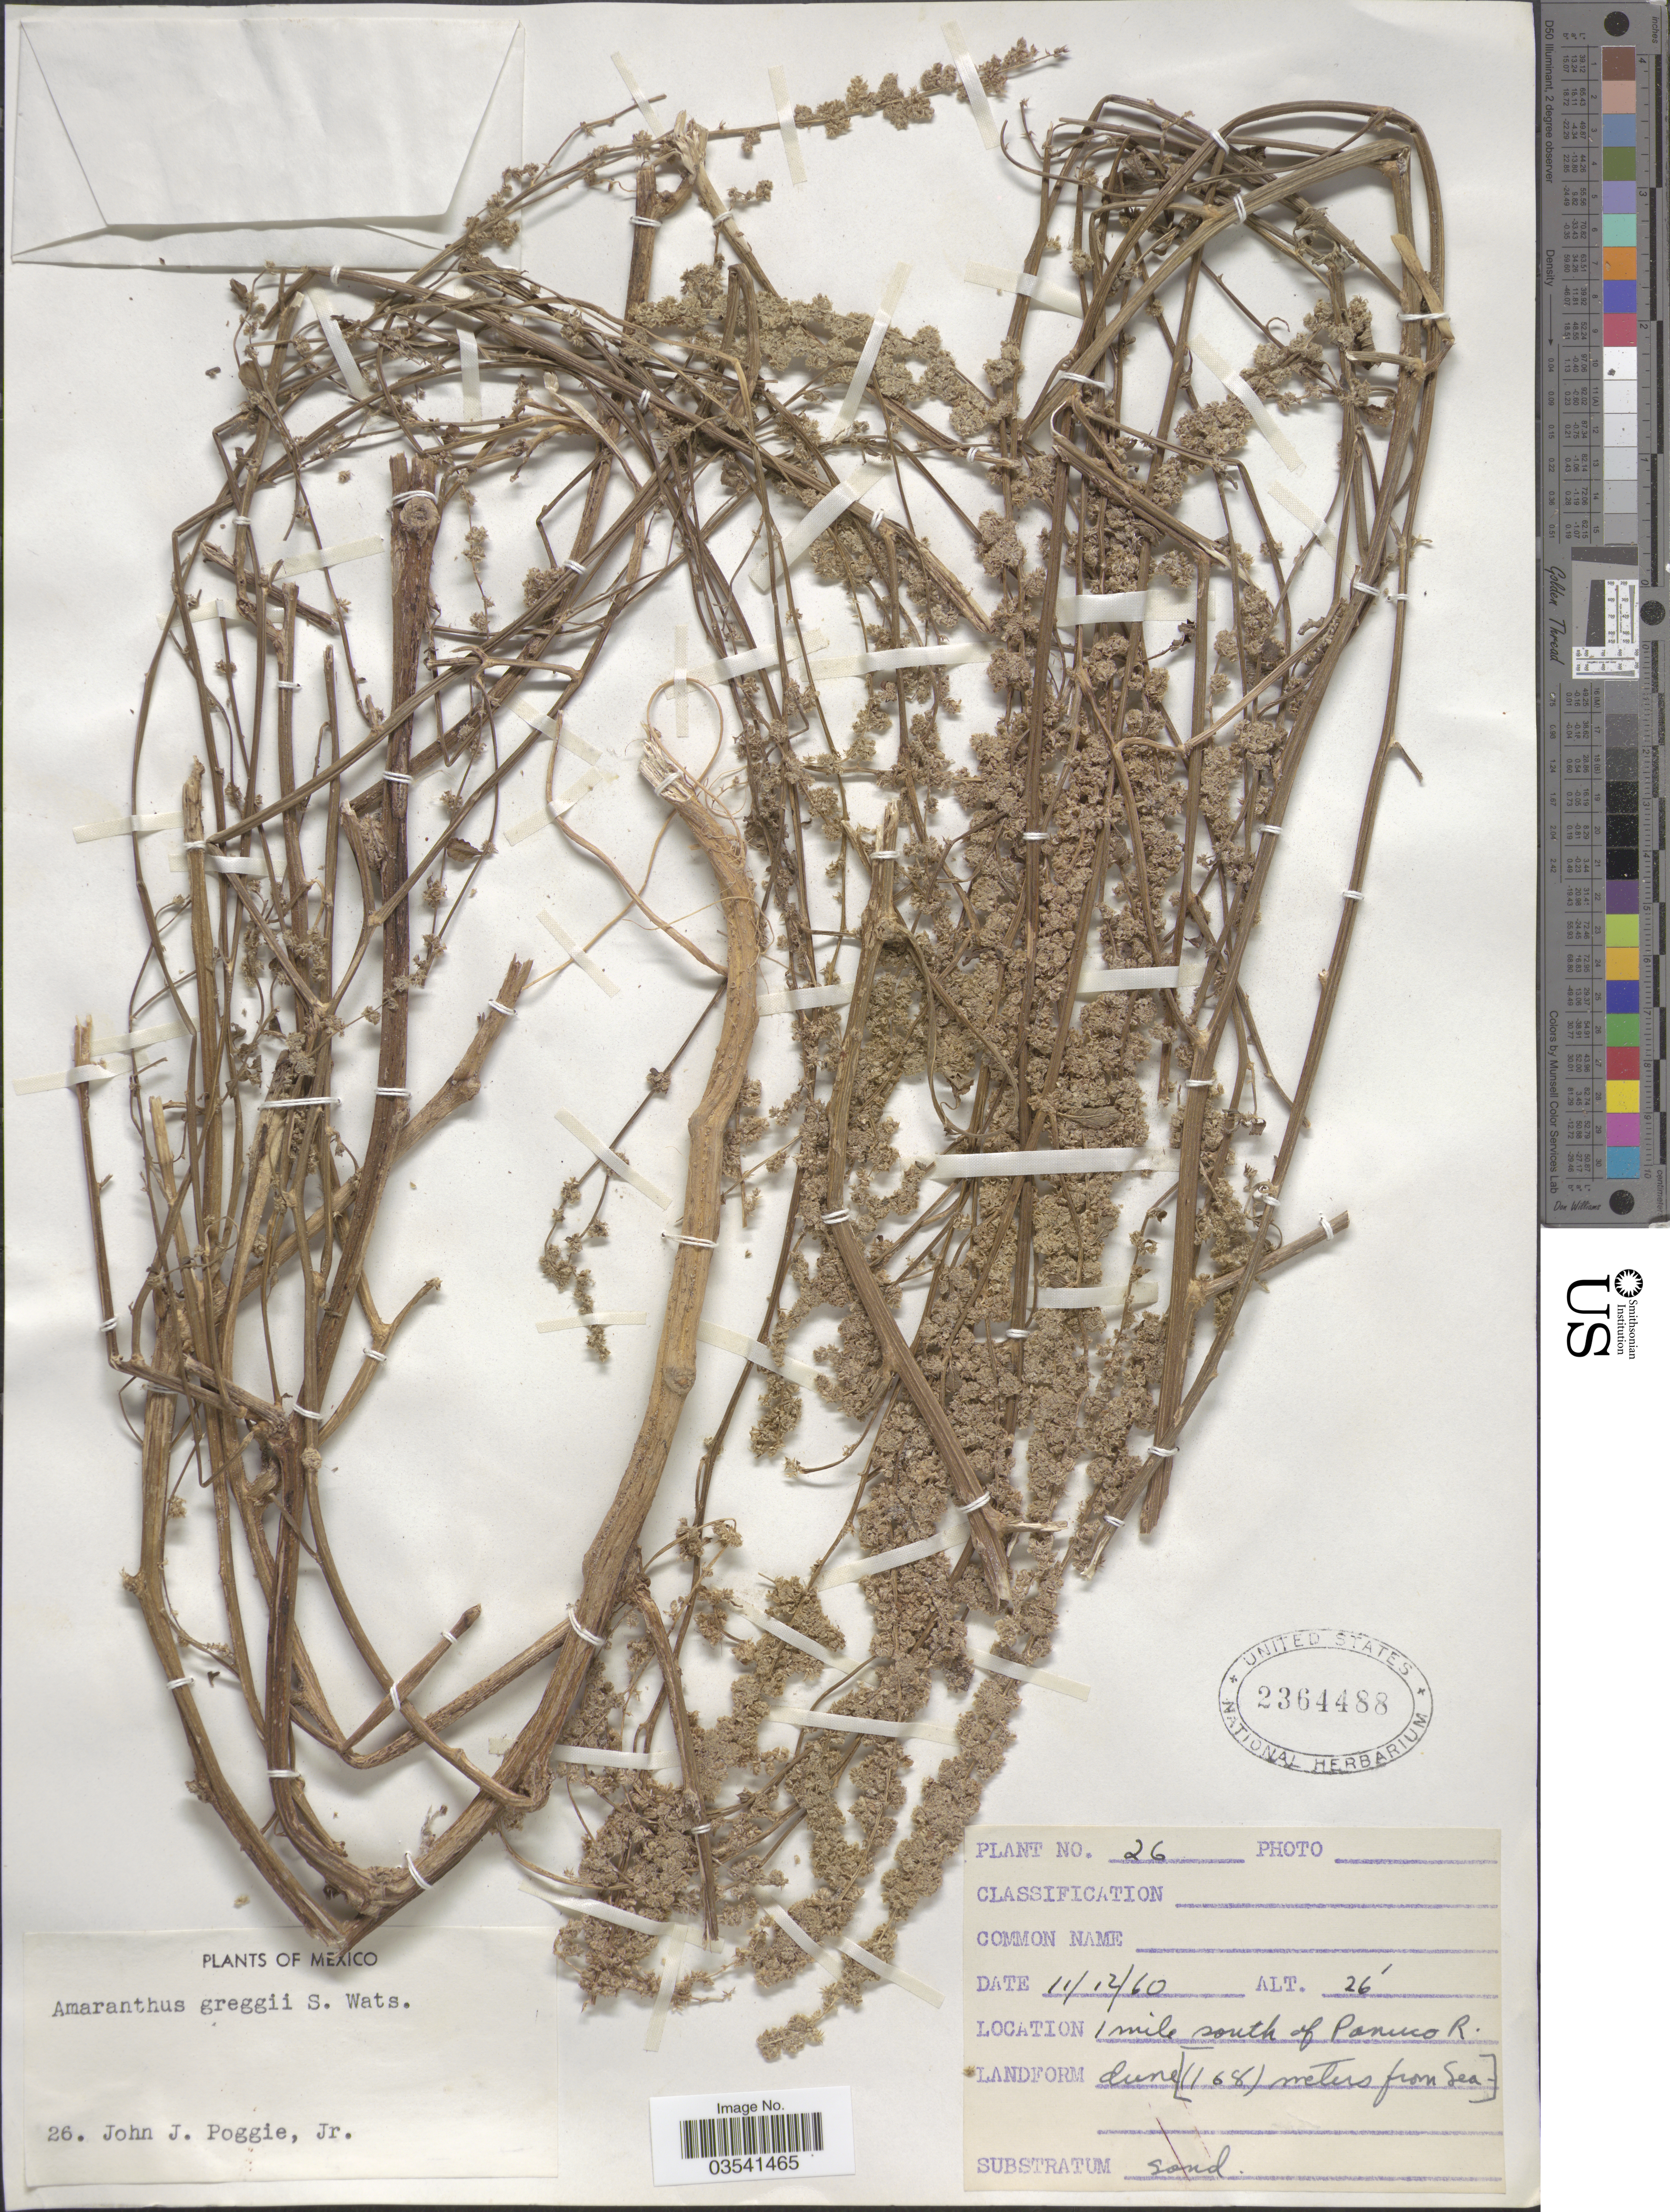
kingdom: Plantae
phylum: Tracheophyta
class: Magnoliopsida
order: Caryophyllales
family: Amaranthaceae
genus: Amaranthus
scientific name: Amaranthus greggii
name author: S. Watson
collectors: J. Poggie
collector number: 26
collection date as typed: Transcribed d/m/y: 11/12/60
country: Mexico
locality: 1 mile south of Panuco R.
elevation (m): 8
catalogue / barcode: US 2364488